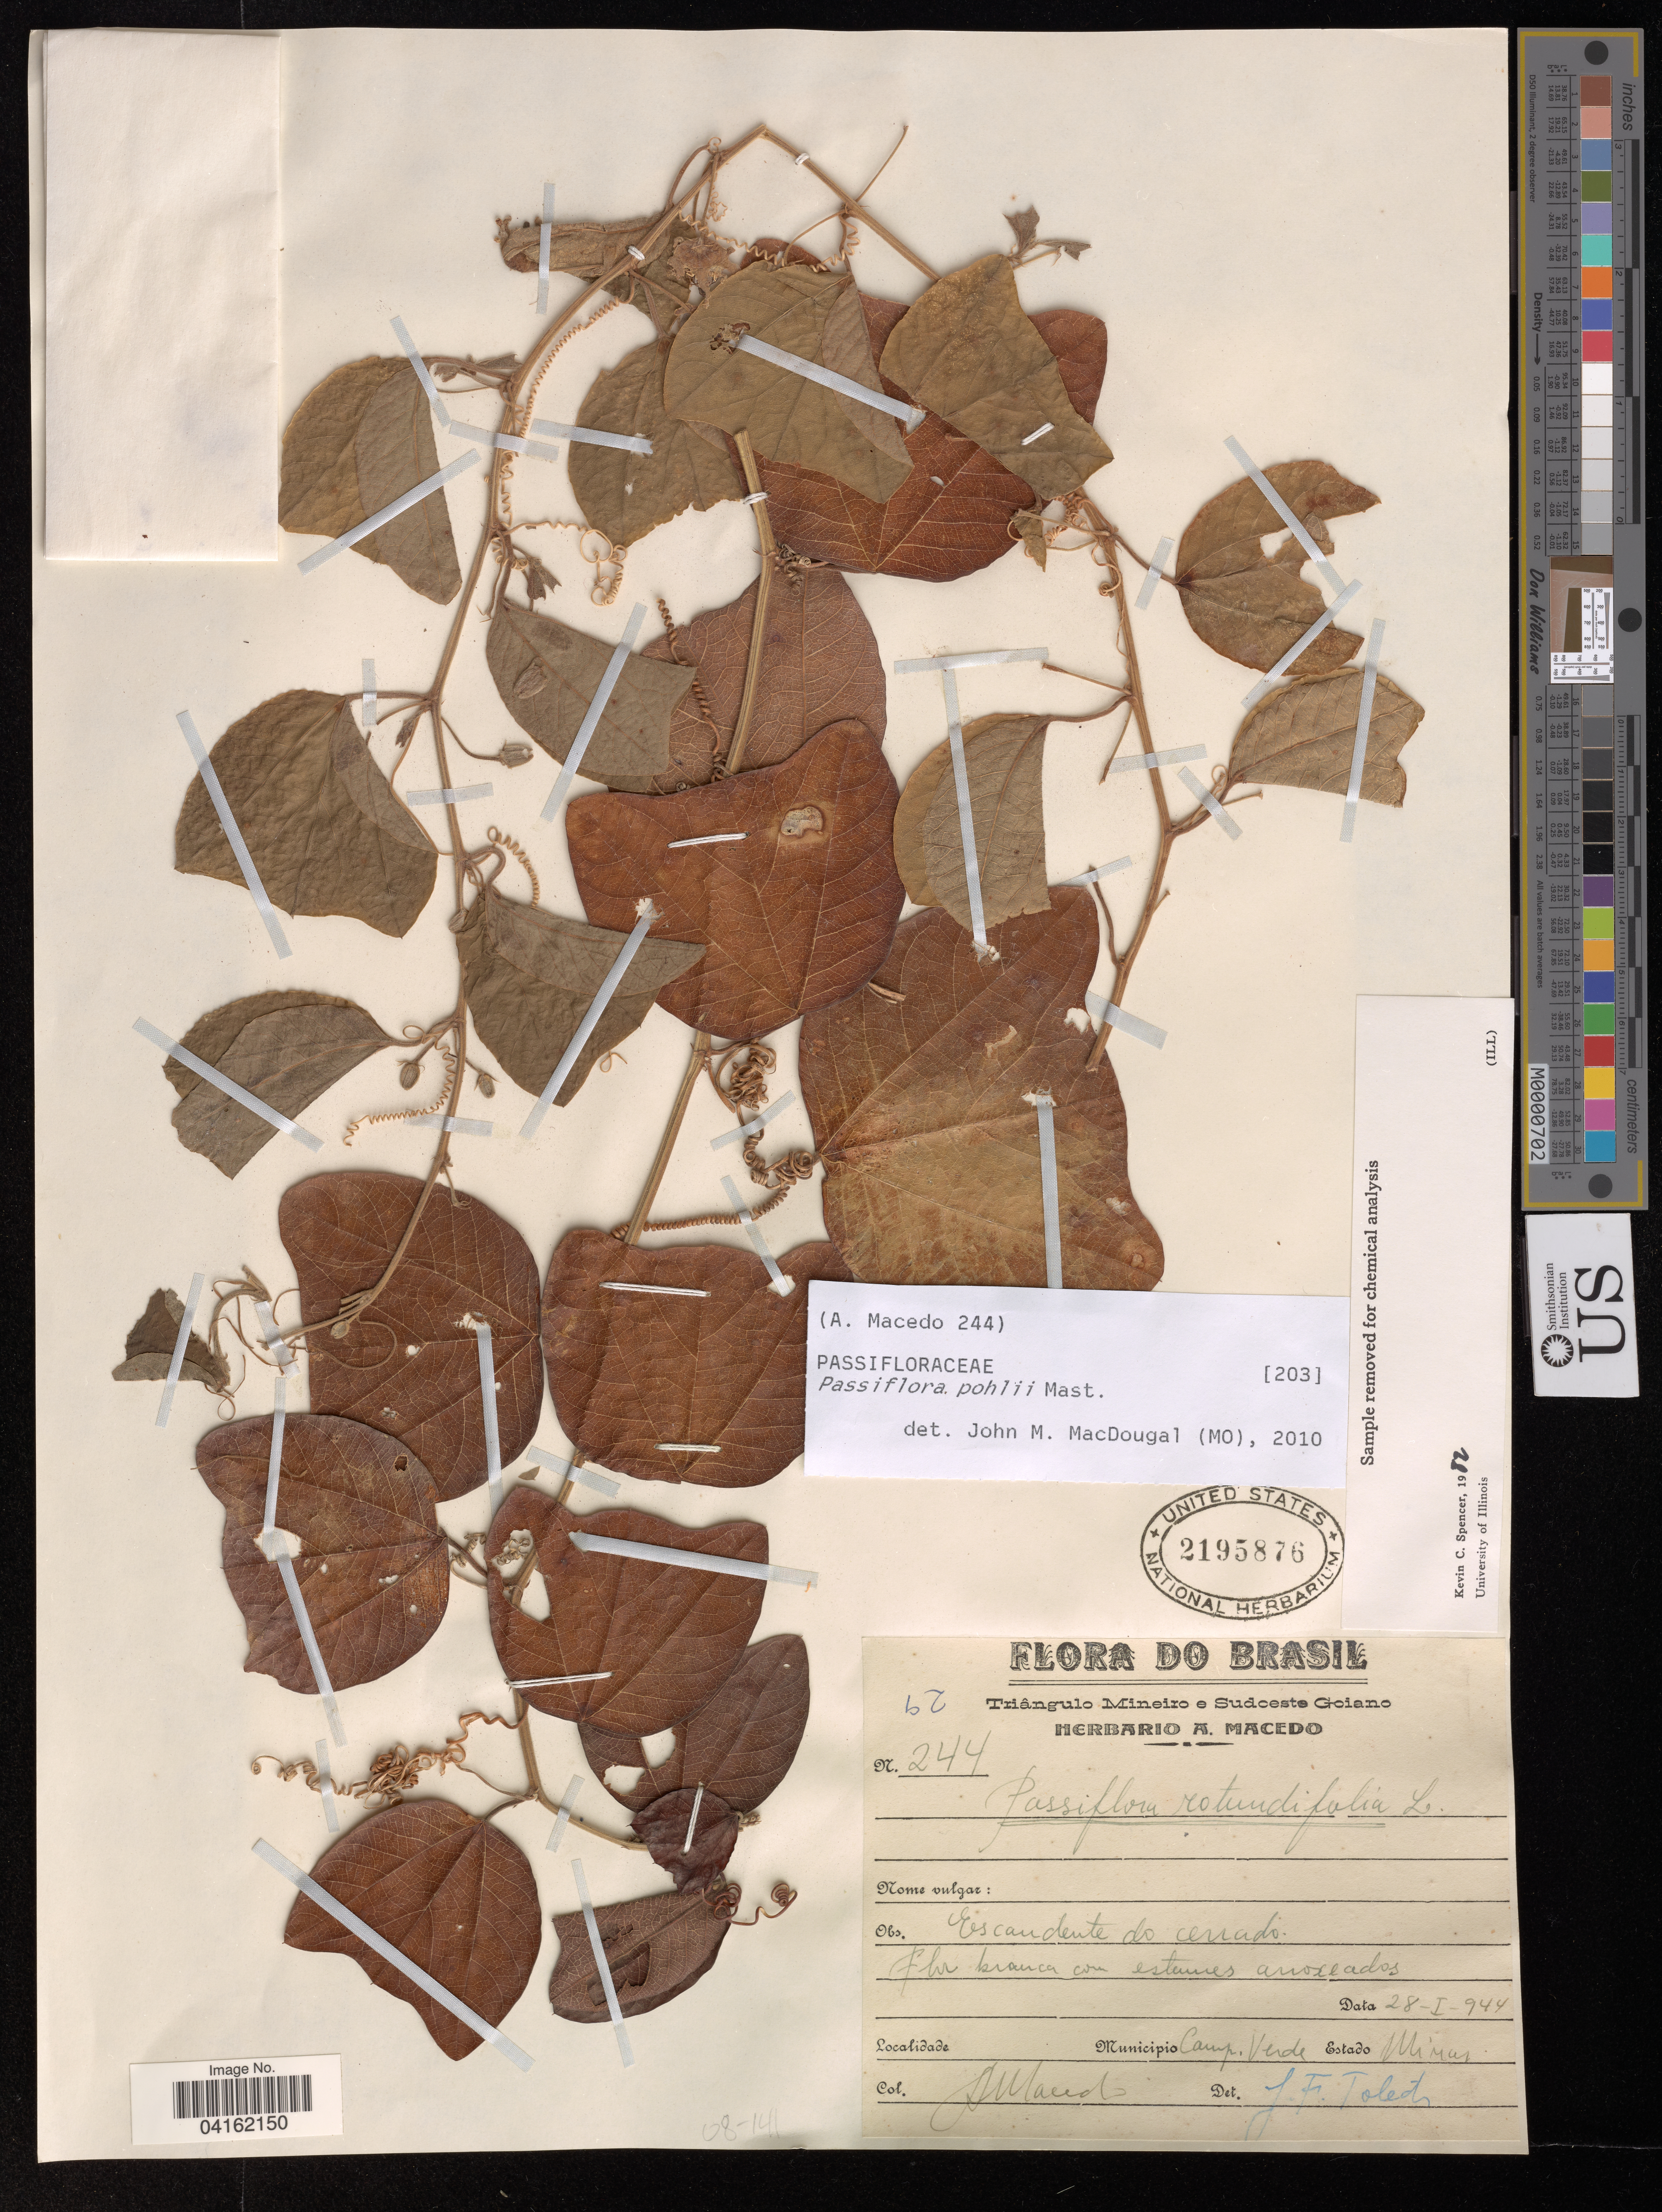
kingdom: Plantae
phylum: Tracheophyta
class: Magnoliopsida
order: Malpighiales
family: Passifloraceae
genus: Passiflora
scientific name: Passiflora pohlii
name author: Mast.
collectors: A. Macedo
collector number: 244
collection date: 1944-01-28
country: Brazil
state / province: Minas Gerais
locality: Triângulo Mineiro e Sudoeste Goiano. Municipio Camp. Verde Estado Minas.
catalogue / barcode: US 2195876